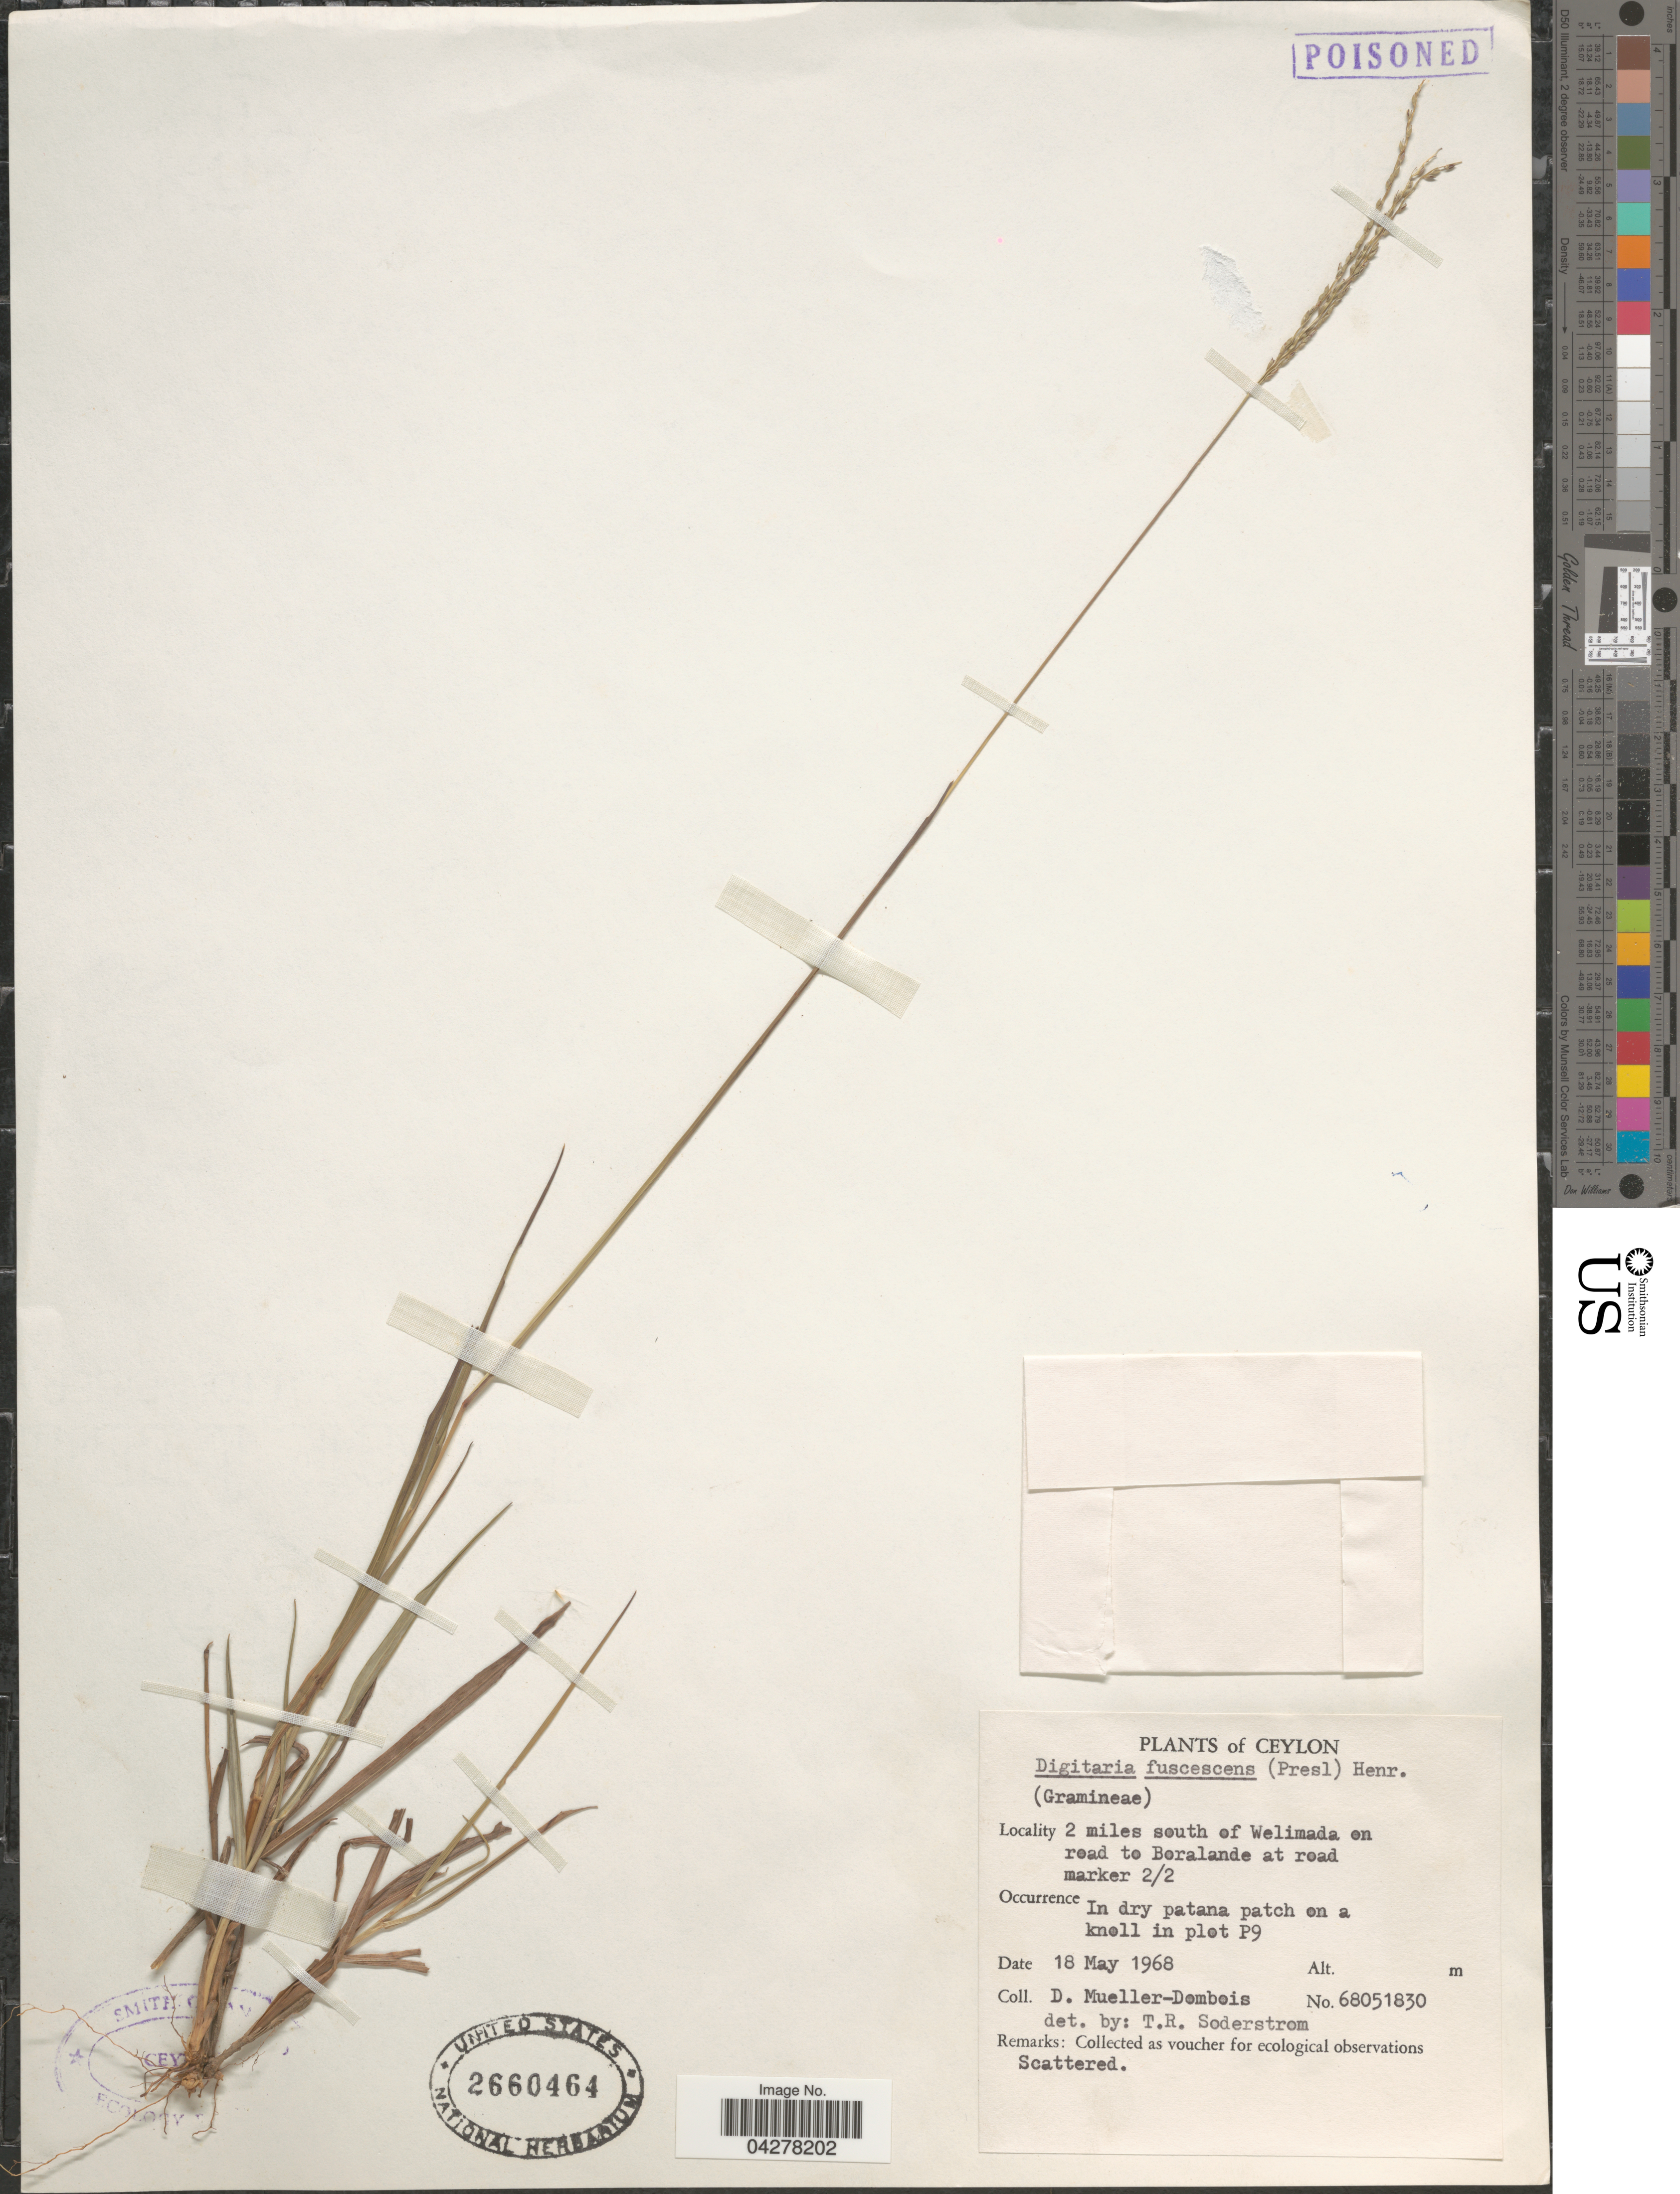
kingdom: Plantae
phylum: Tracheophyta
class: Liliopsida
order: Poales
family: Poaceae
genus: Digitaria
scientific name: Digitaria fuscescens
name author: (J. Presl) Henr.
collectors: D. Mueller-Dombois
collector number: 68051830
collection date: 1968-05-18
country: Sri Lanka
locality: Ceylon. 2 miles south of Welimada on road to Boralande at road marker 2/2. In dry patana patch on a knoll in plot P9.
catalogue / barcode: US 2660464